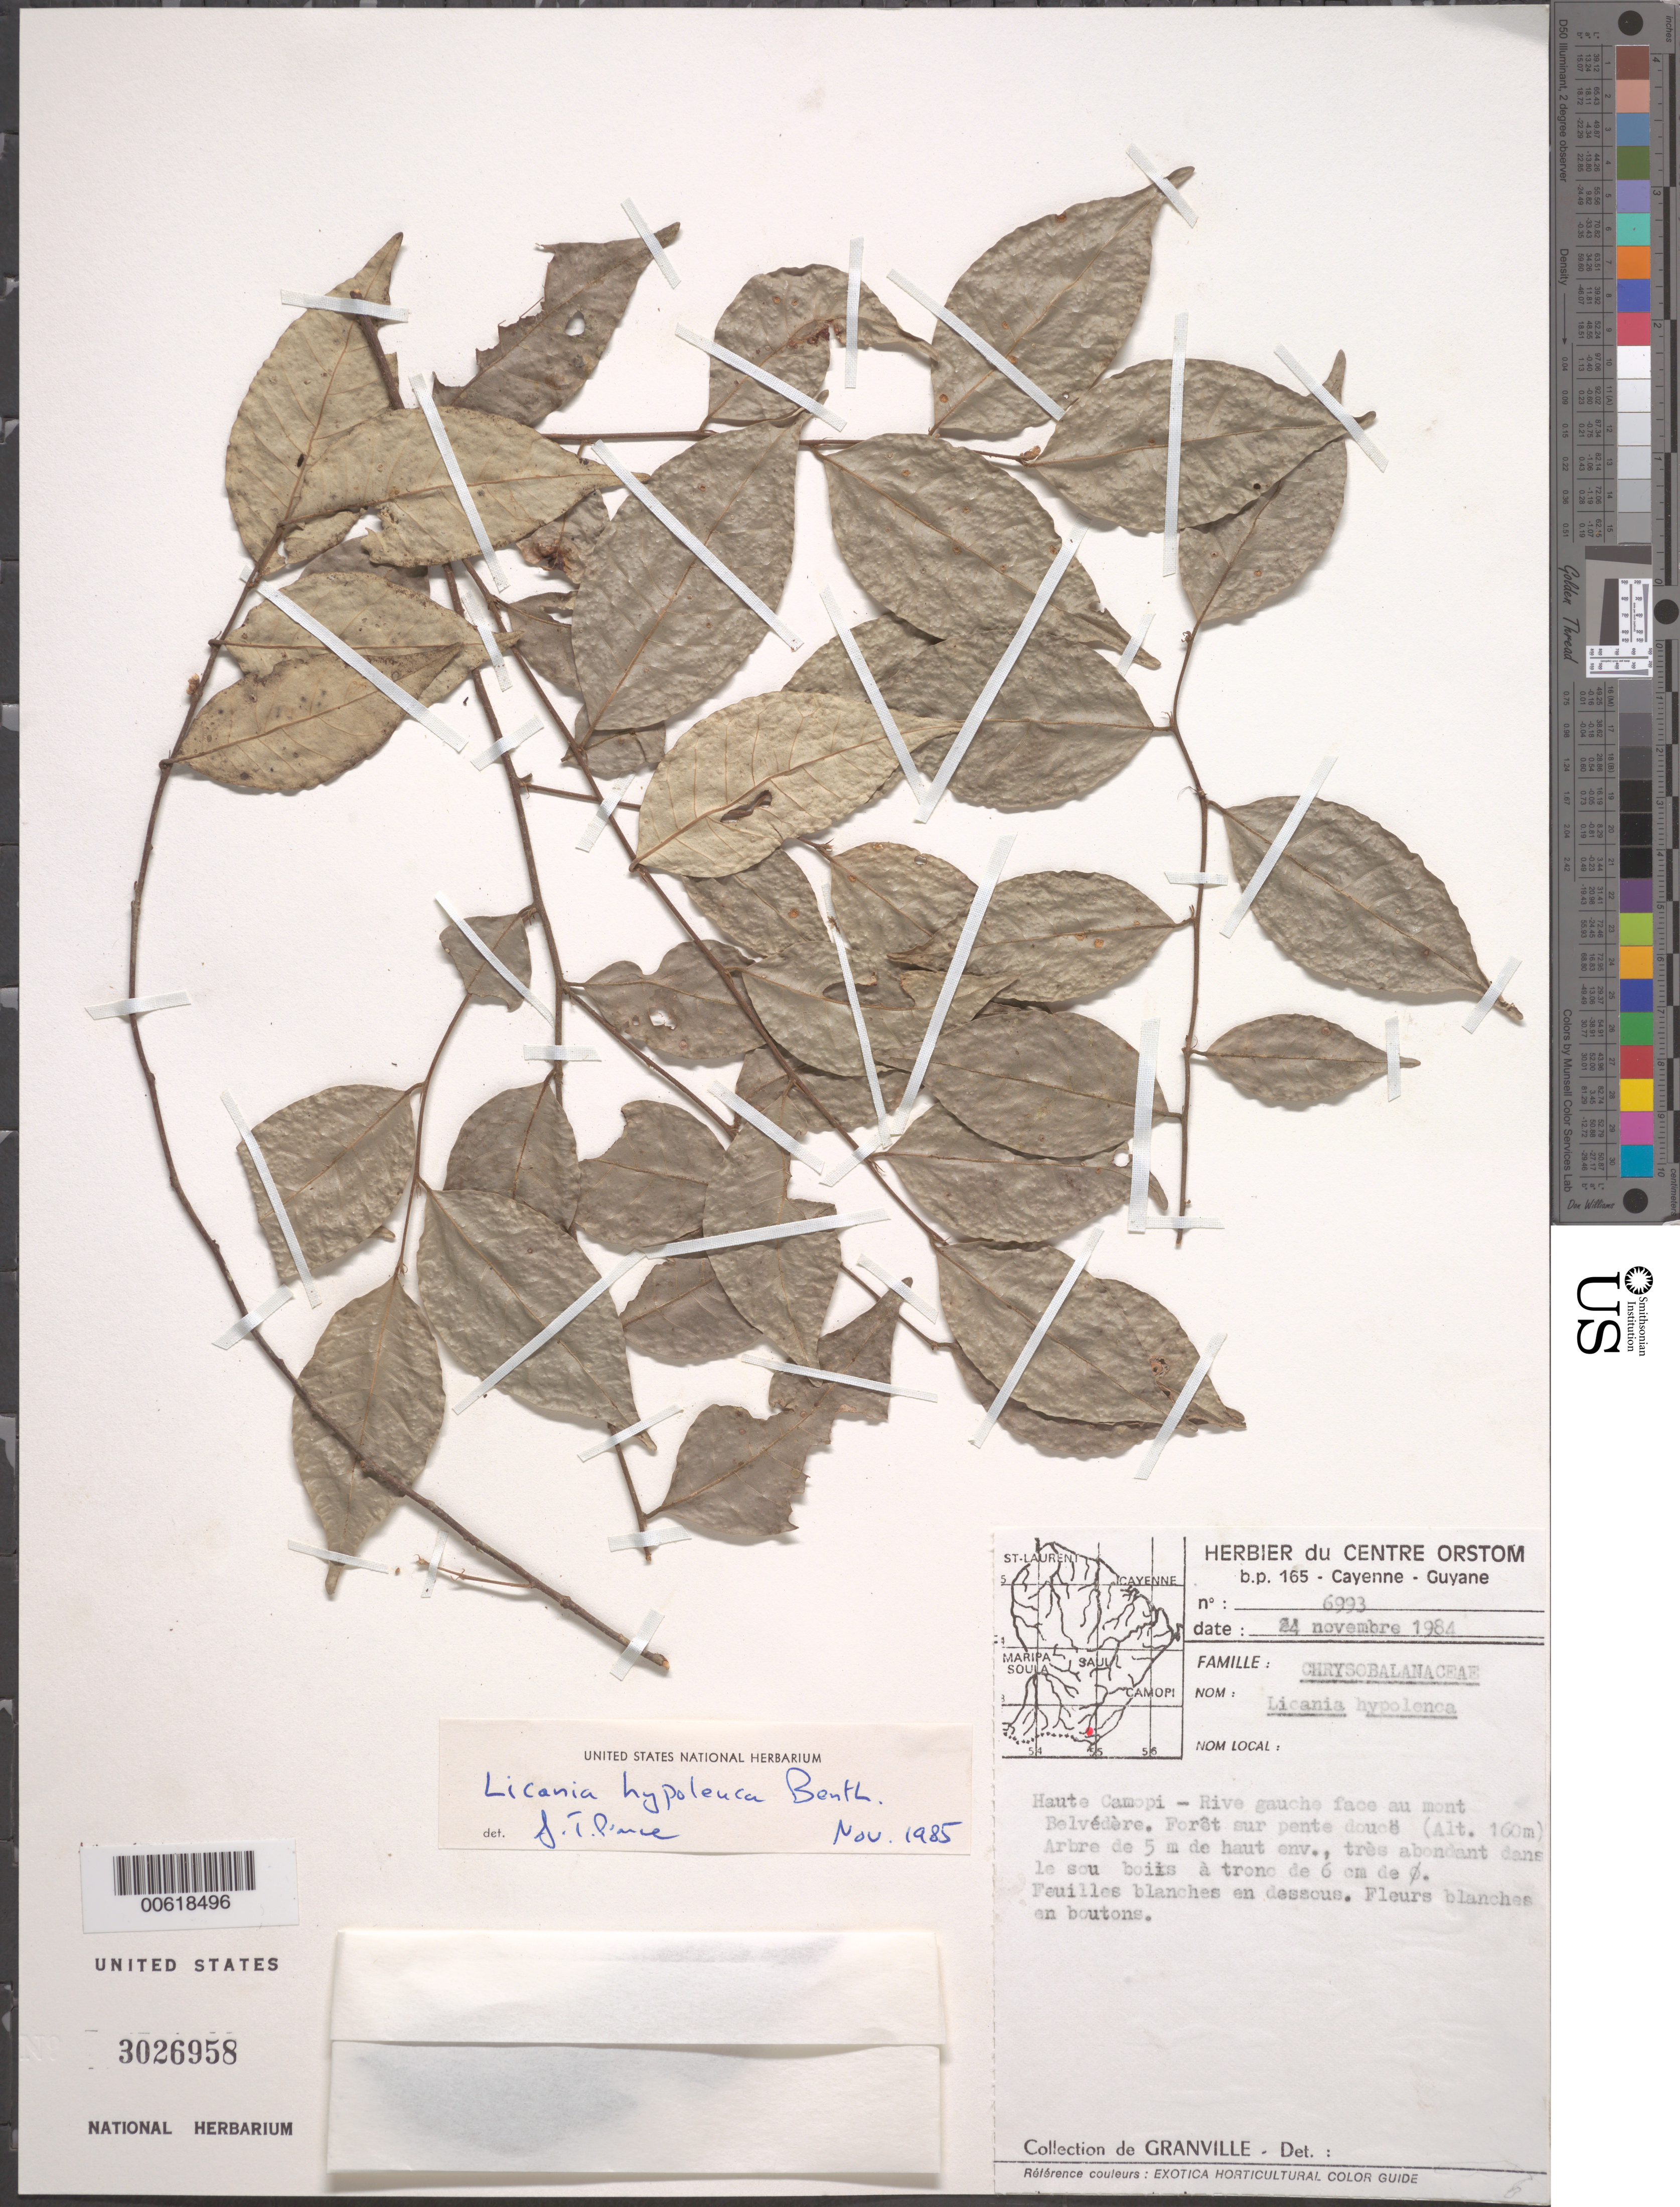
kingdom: Plantae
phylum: Tracheophyta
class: Magnoliopsida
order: Malpighiales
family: Chrysobalanaceae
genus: Licania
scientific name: Licania hypoleuca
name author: Benth.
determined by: Prance, G. T.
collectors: J.-J. de Granville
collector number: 6993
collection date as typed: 24-Nov-84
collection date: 1984-11-24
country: French Guiana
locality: Mont Belvédère, haute Camopi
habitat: Rive gauche face au mont, belvedere. Foret sur pente douce. Dans le sous bois a tronc de 6cm de diam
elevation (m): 160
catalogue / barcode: US 3026958